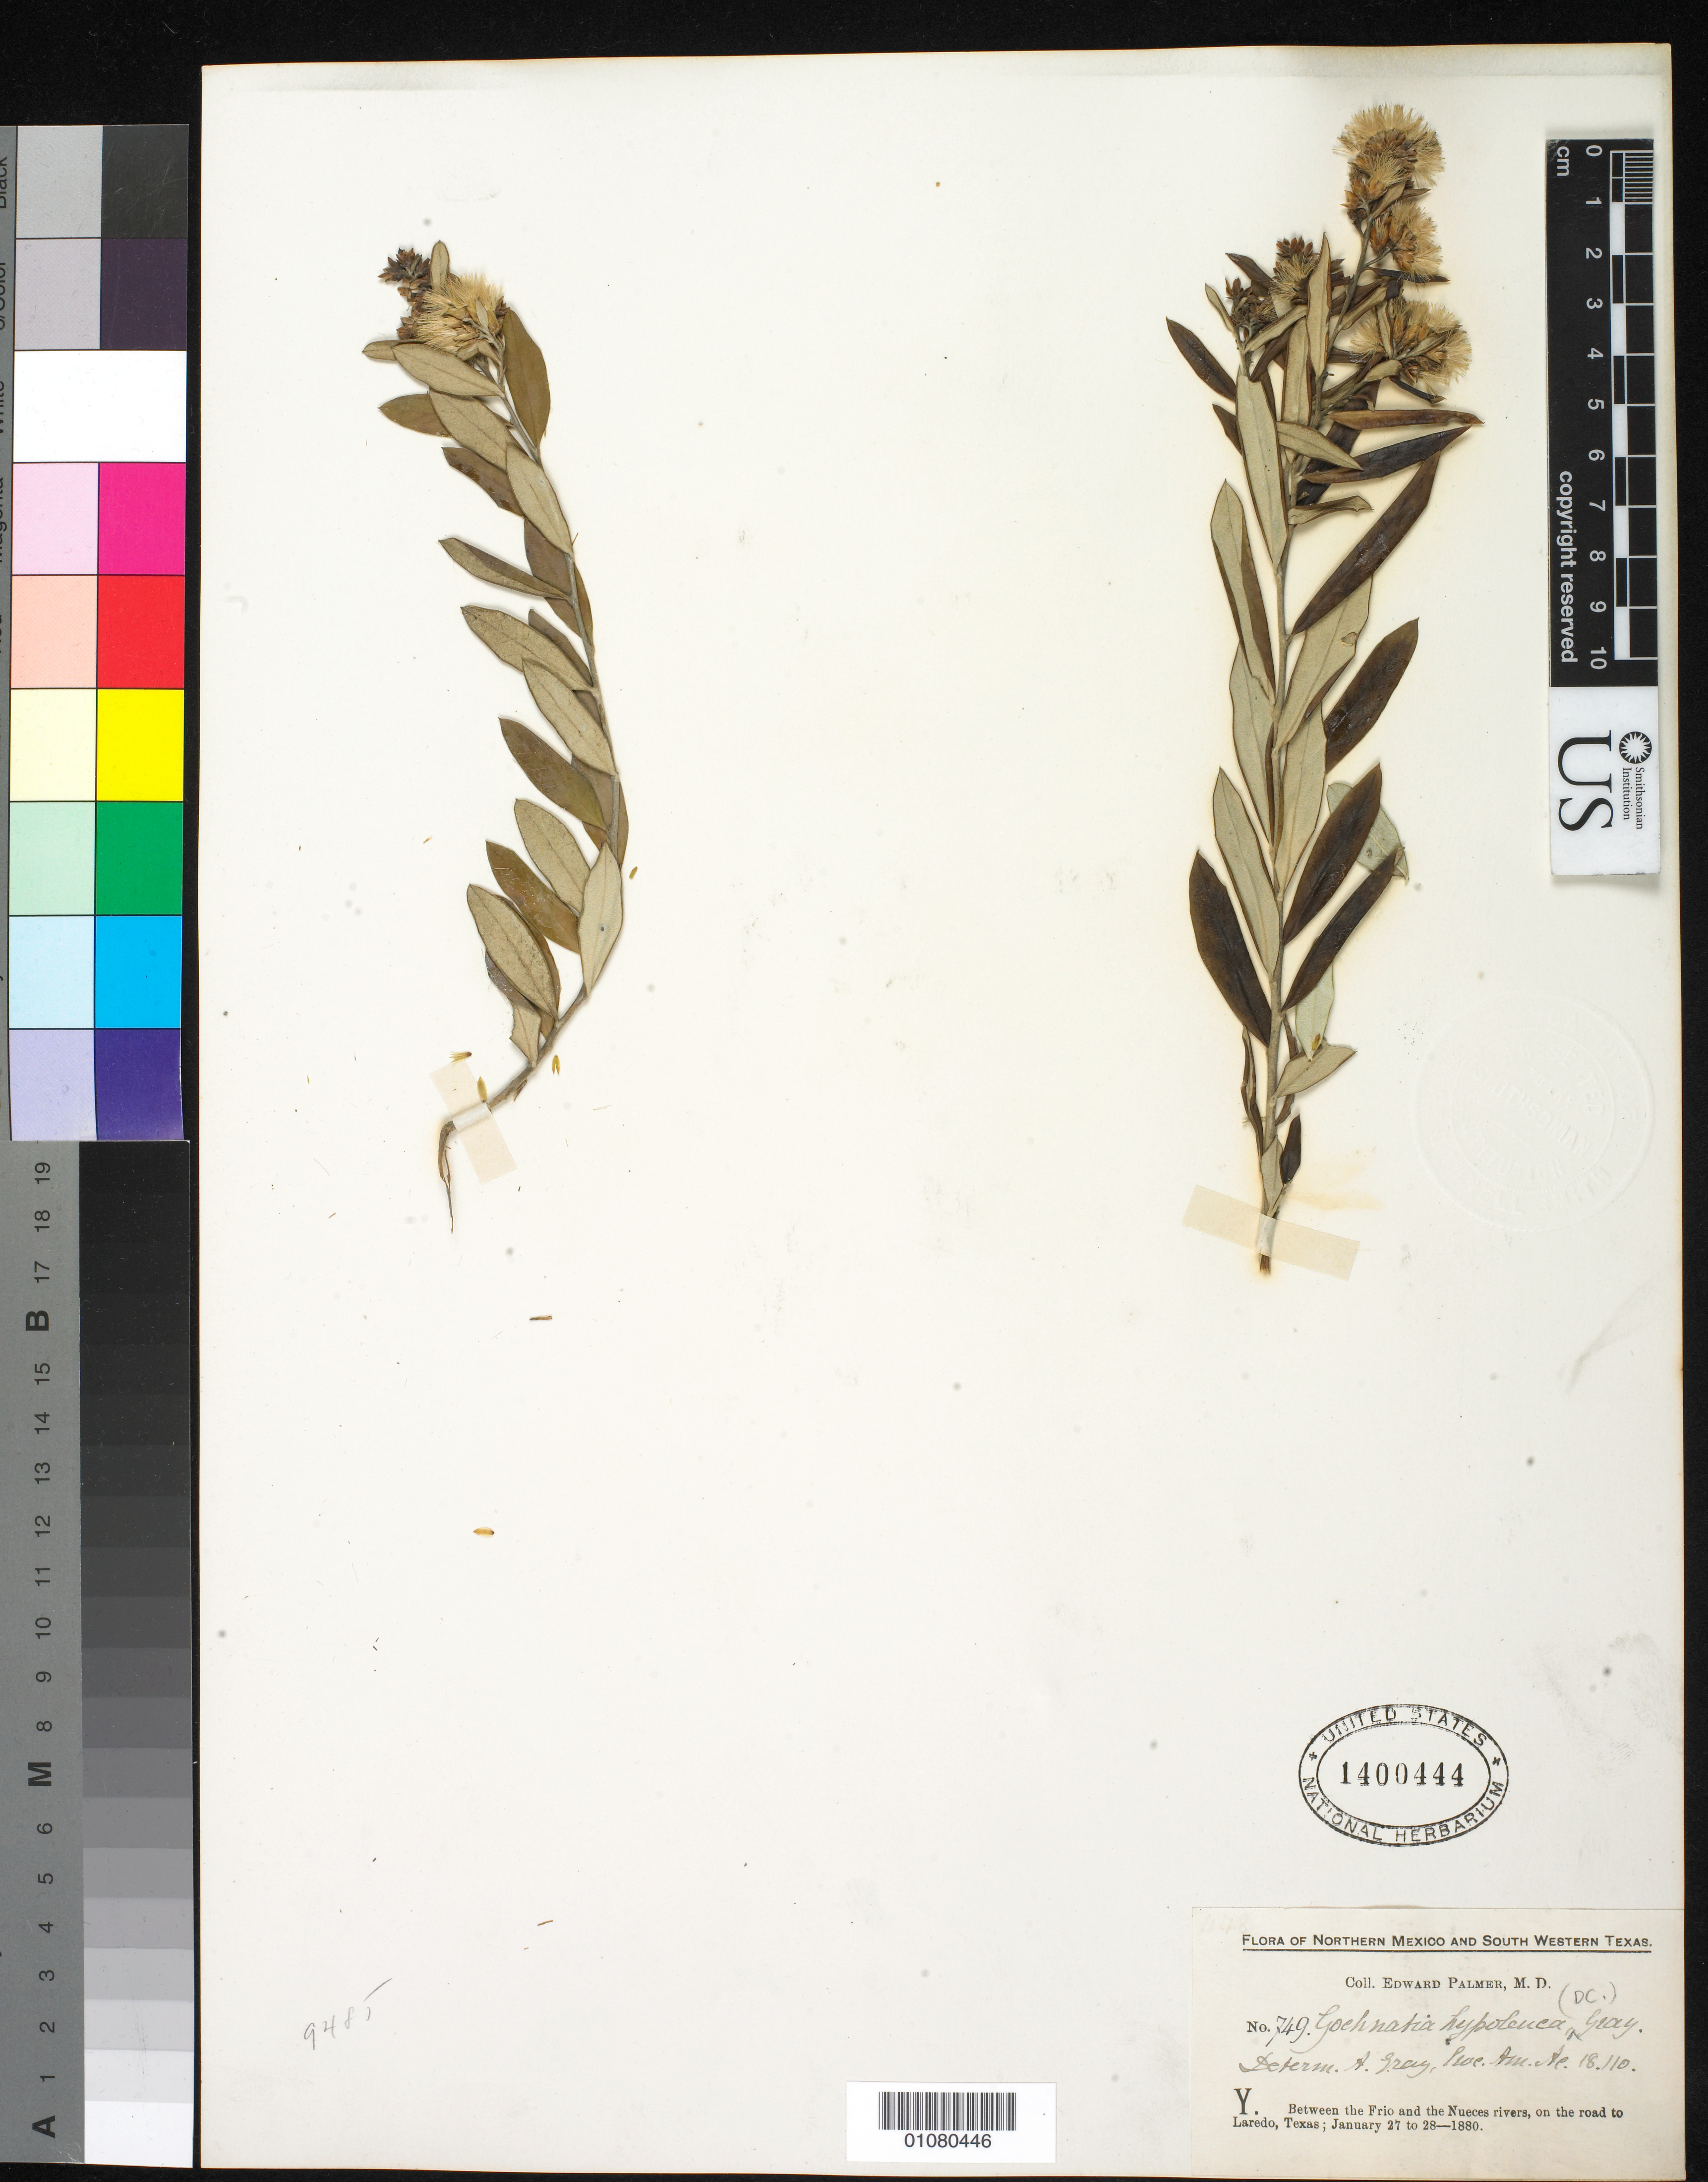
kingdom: Plantae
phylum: Tracheophyta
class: Magnoliopsida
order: Asterales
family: Asteraceae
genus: Nahuatlea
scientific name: Nahuatlea hypoleuca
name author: (DC.) V.A. Funk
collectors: E. Palmer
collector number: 749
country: United States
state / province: Texas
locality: Between the Frio and the Nueces Rivers, on the road to Laredo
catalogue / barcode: US 1400444